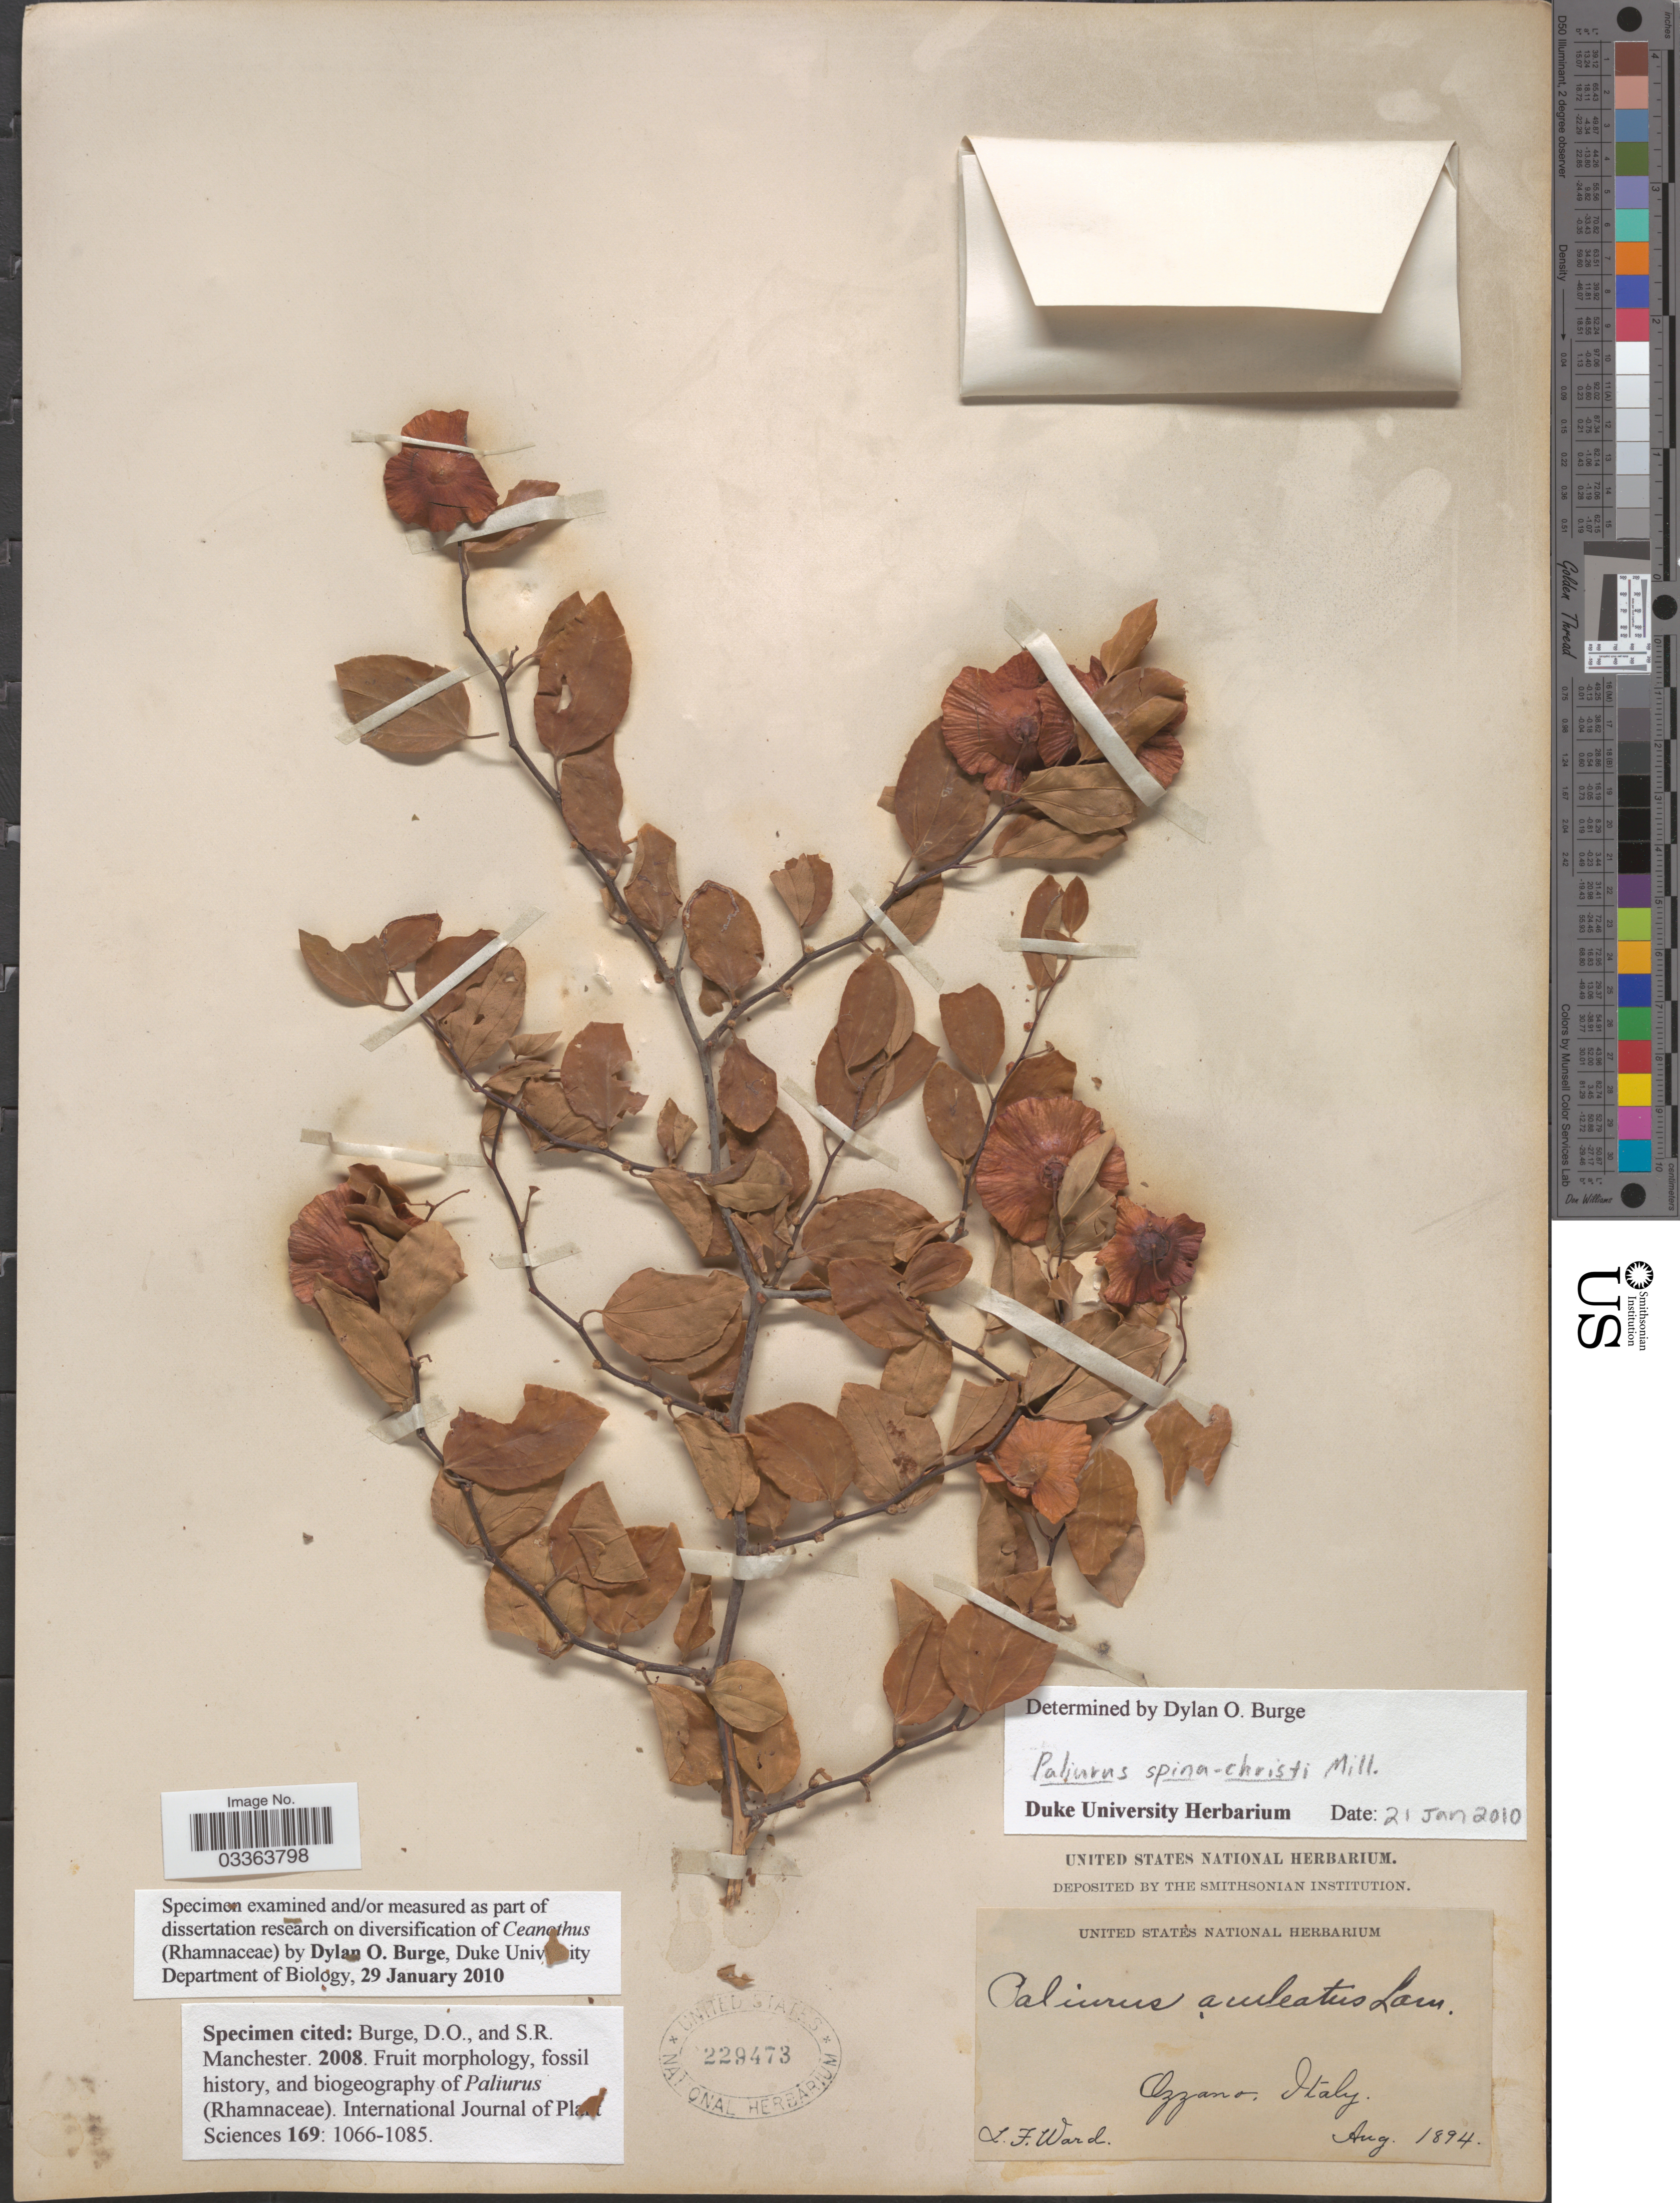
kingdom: Plantae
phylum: Tracheophyta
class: Magnoliopsida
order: Rosales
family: Rhamnaceae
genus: Paliurus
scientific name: Paliurus spina-christi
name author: Mill.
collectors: L. Ward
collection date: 1894-08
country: Italy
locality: Ozzano.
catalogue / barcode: US 229473